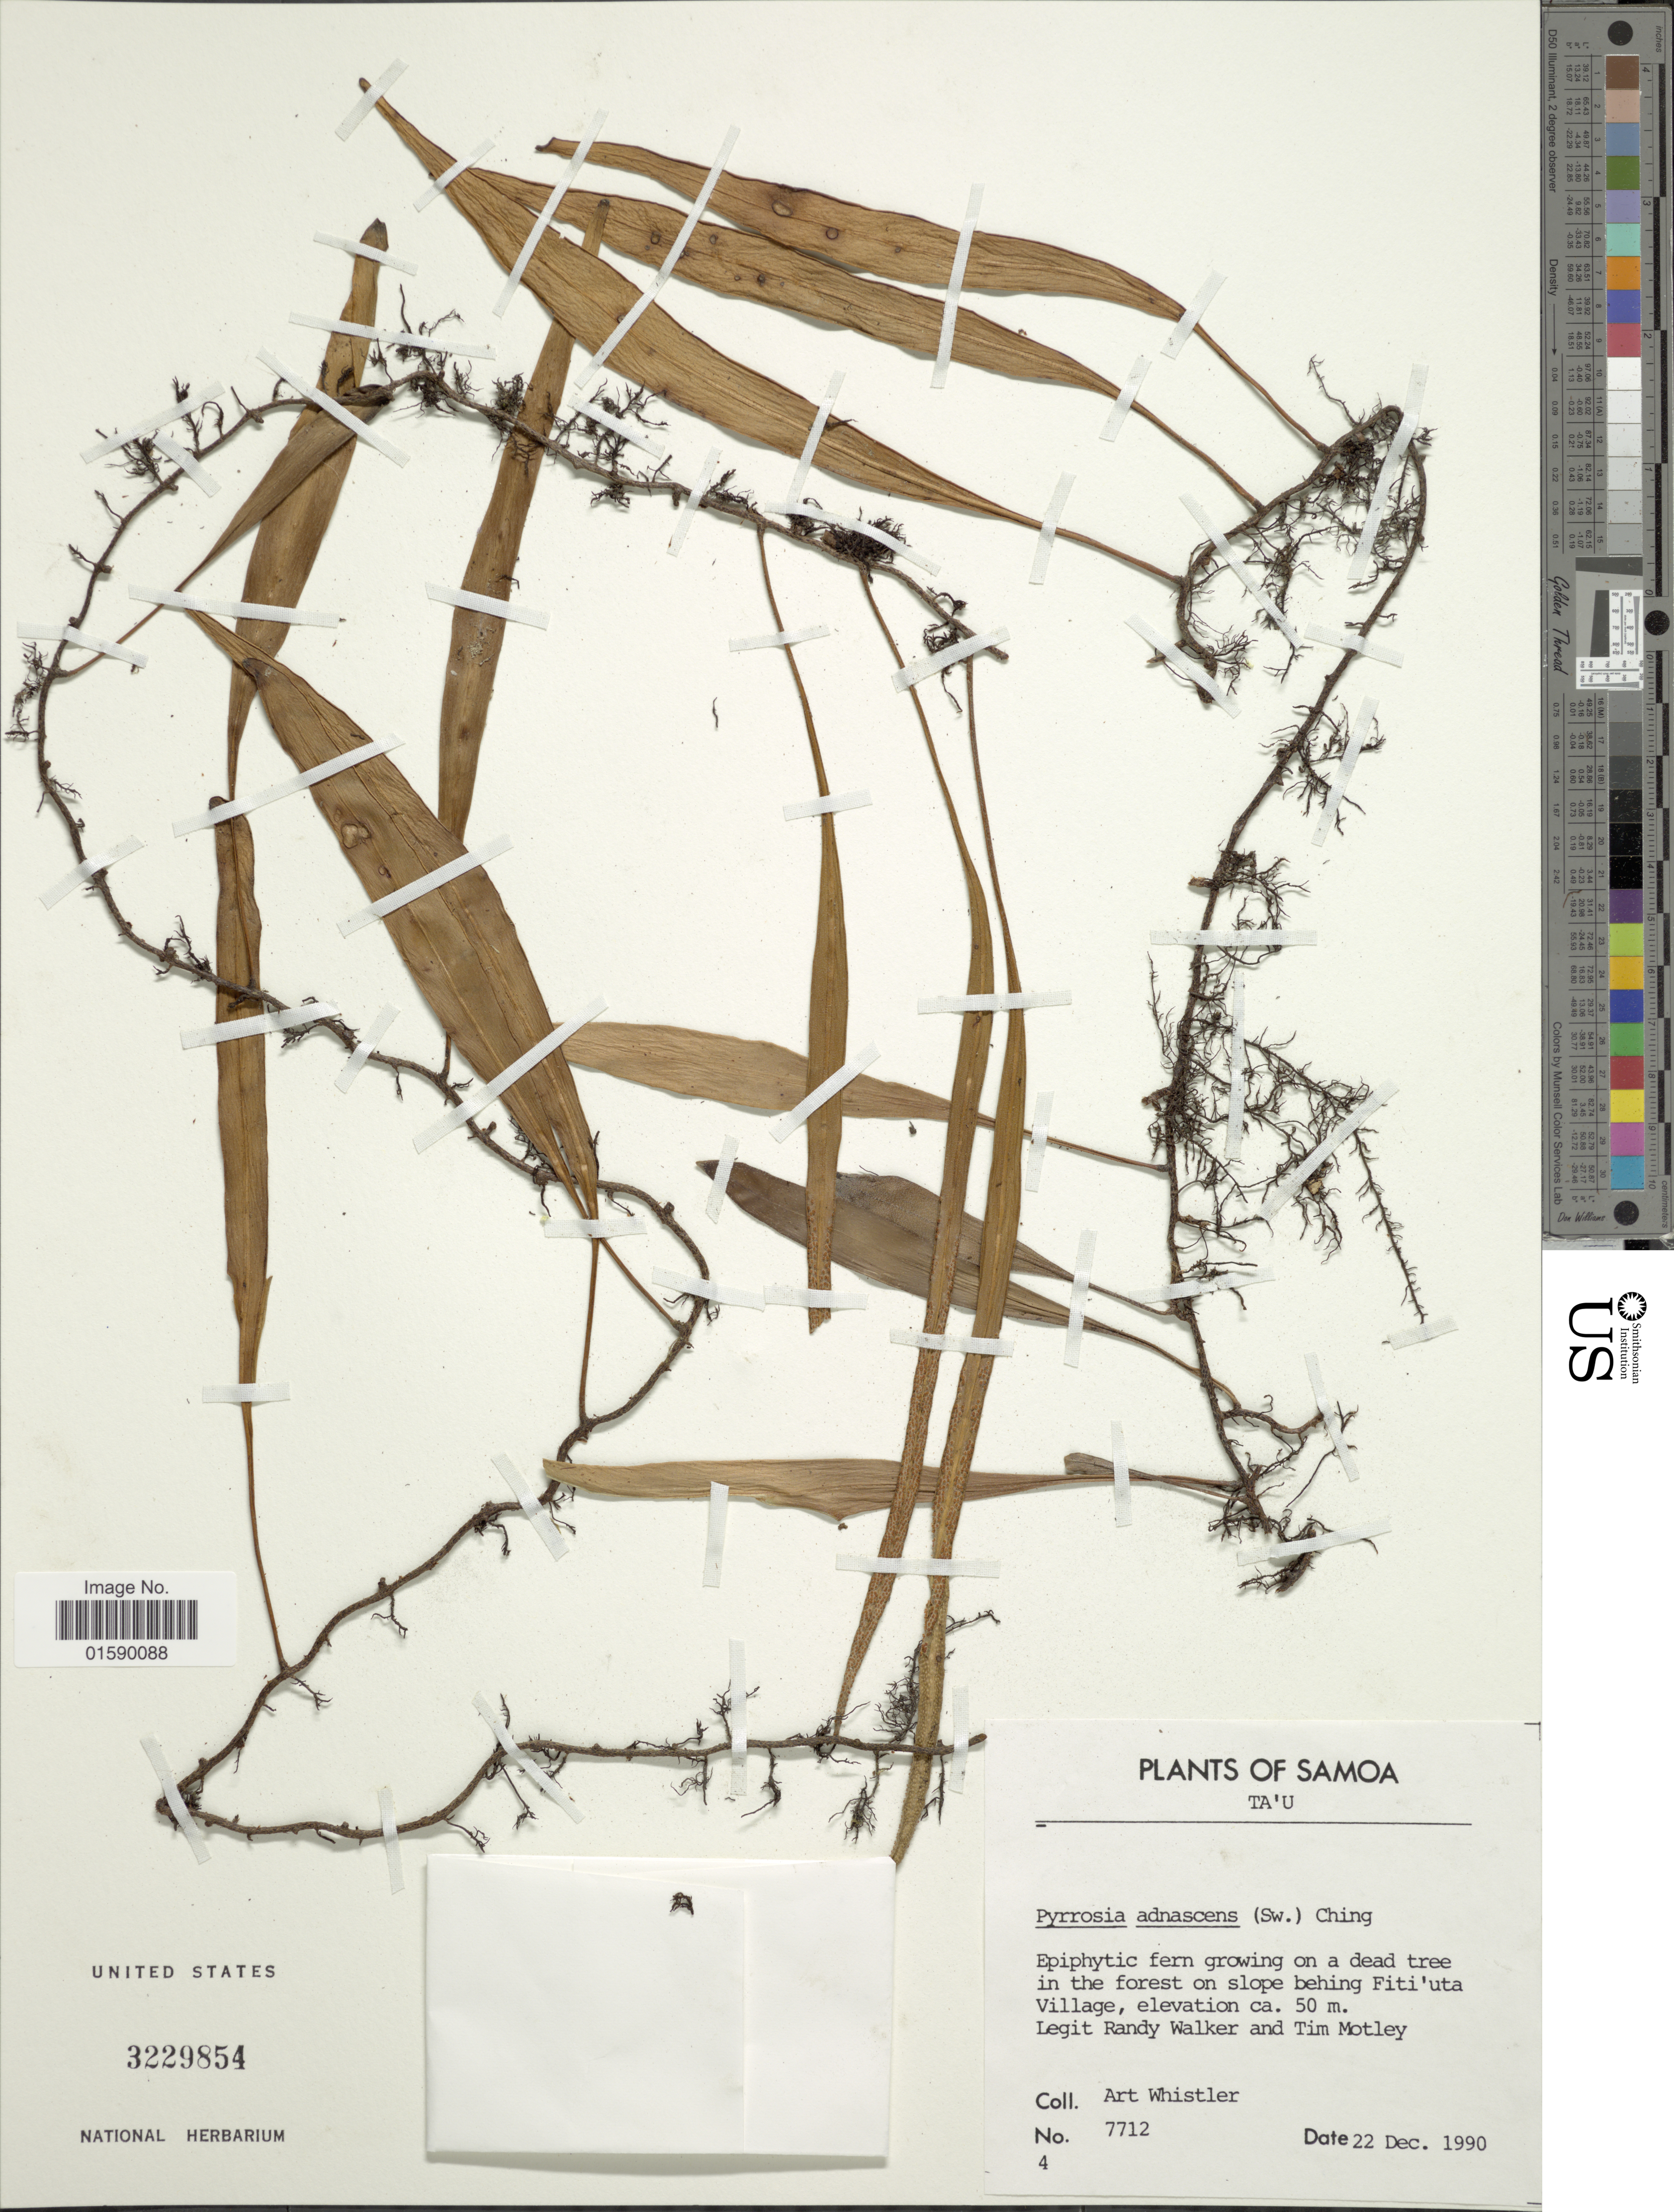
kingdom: Plantae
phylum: Tracheophyta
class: Polypodiopsida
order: Polypodiales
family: Polypodiaceae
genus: Pyrrosia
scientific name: Pyrrosia lanceolata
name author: (L.) Farw.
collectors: A. Whistler & R. Walker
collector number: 7712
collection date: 1990-12-22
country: American Samoa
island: Ta'u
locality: Ta'u, in the forest on slope behing Fiti'uta Village.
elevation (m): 50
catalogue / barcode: US 3229854